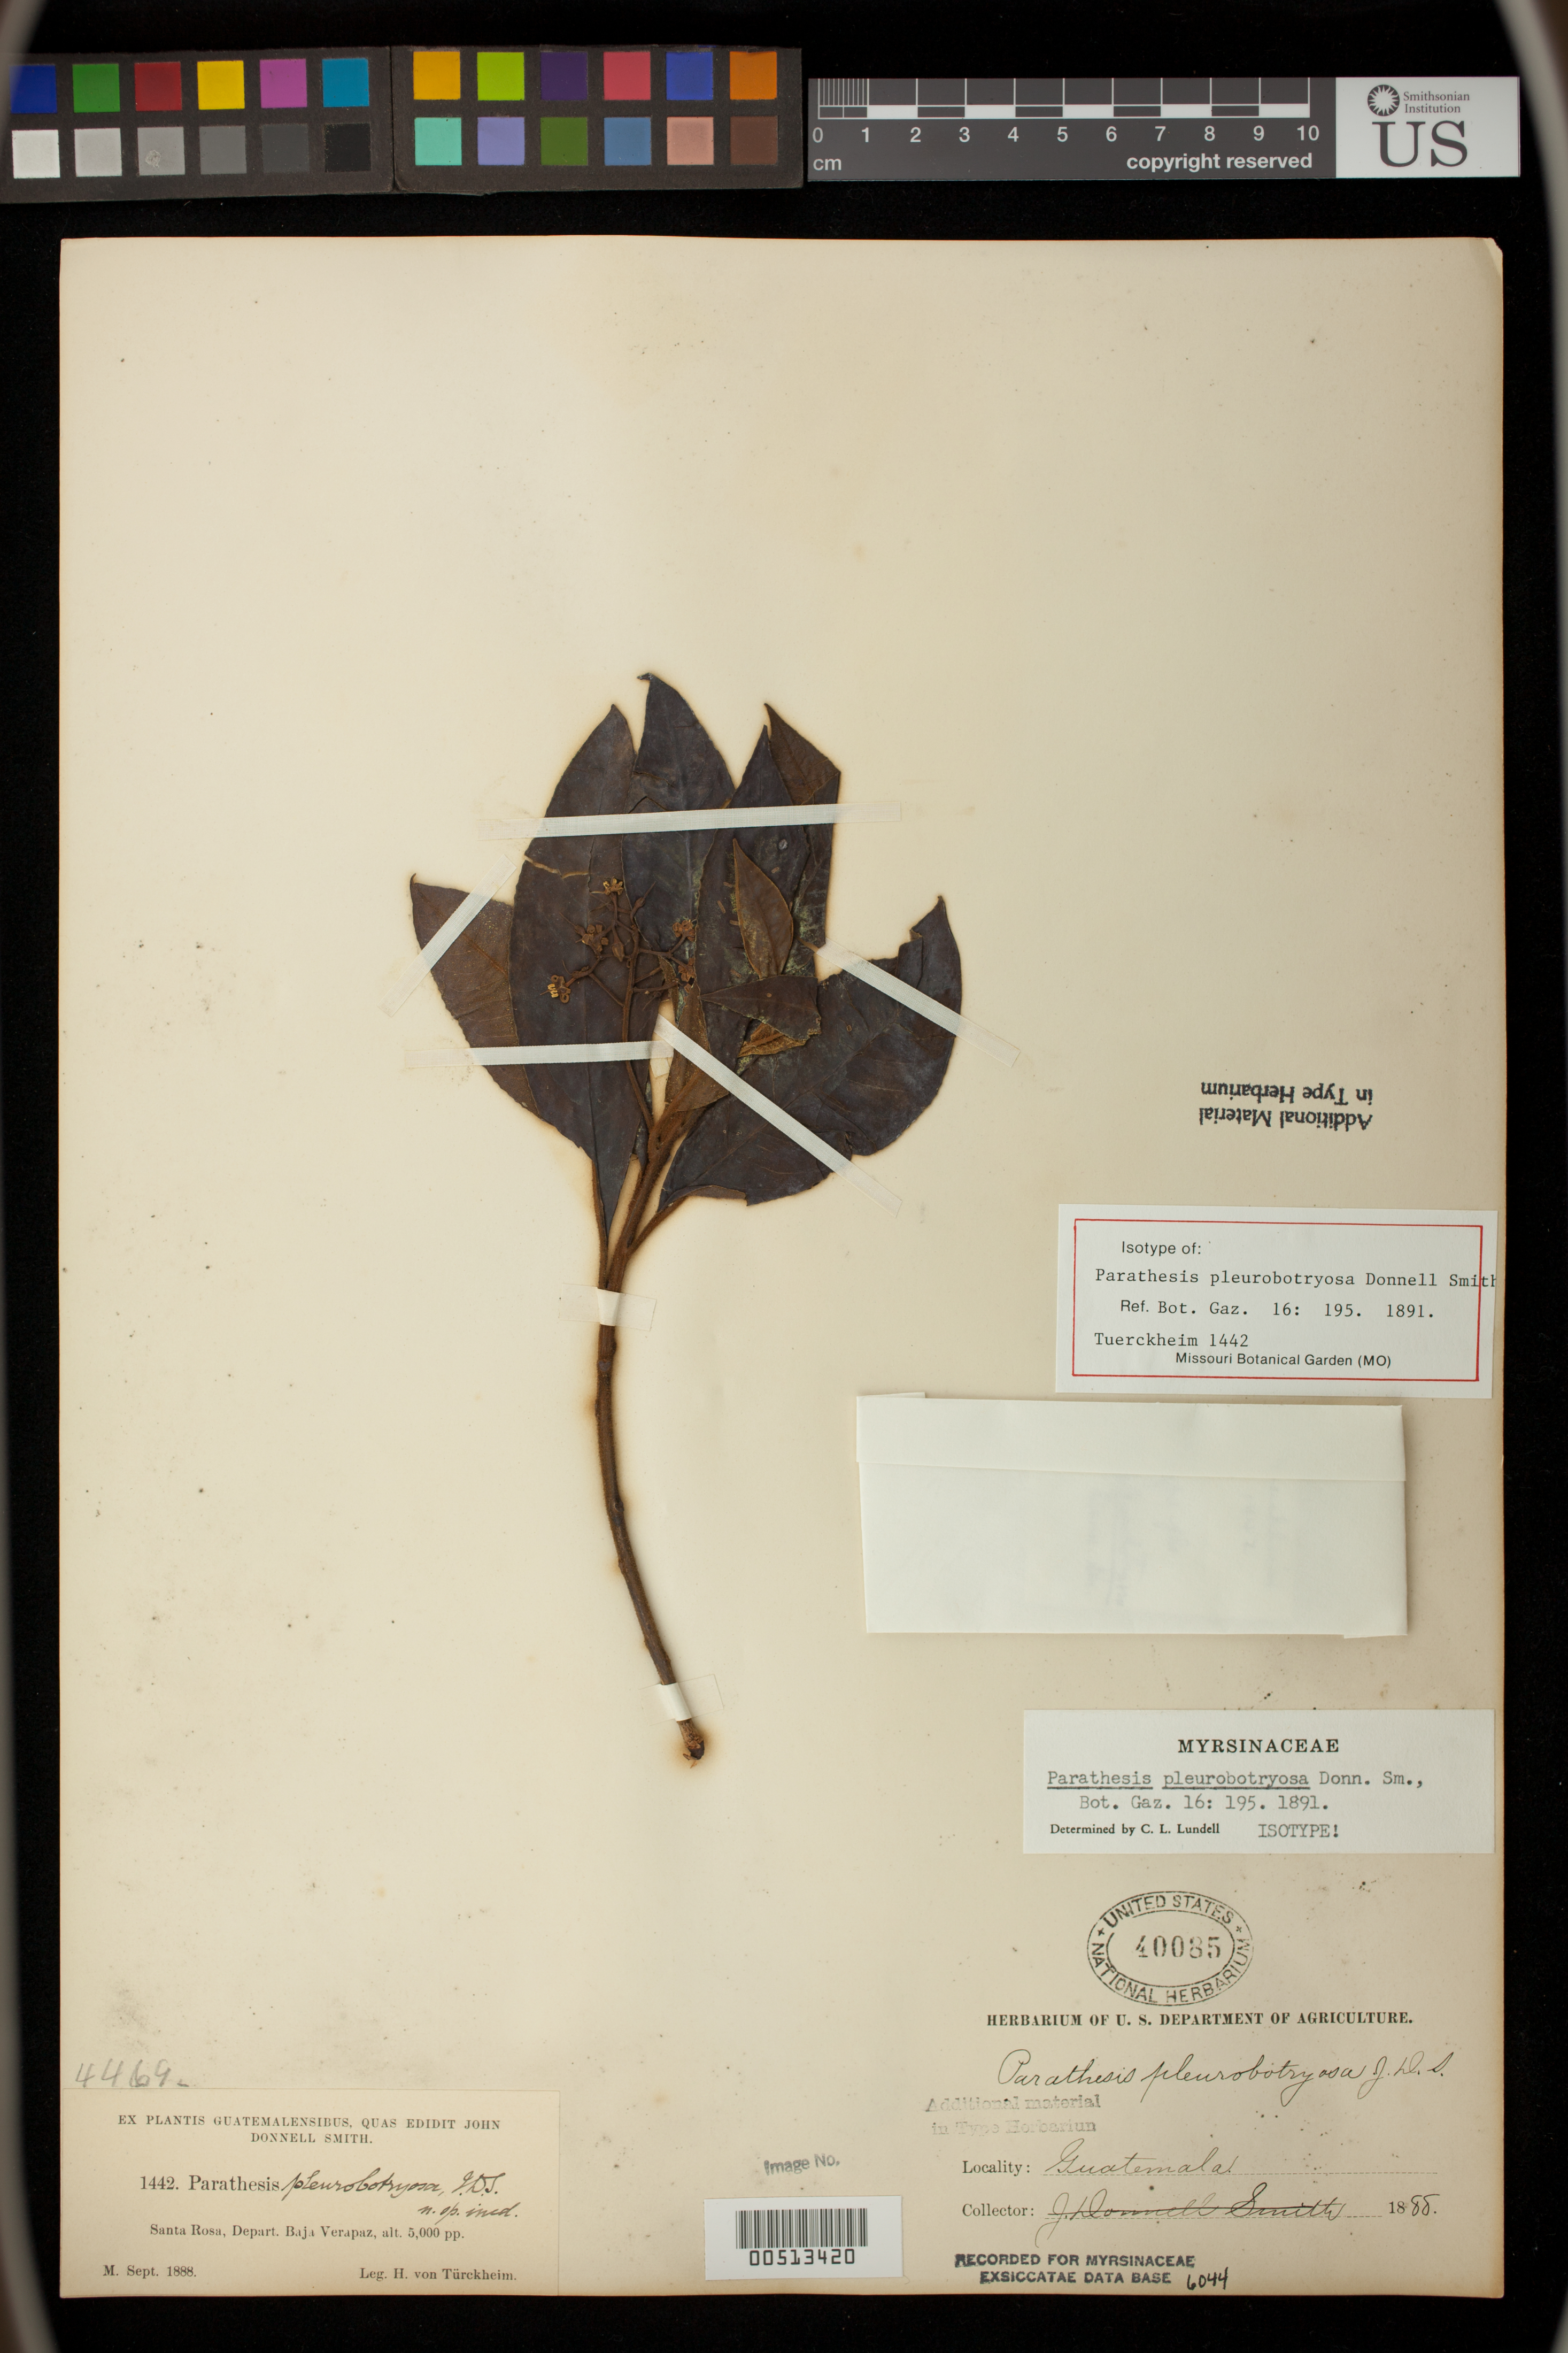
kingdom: Plantae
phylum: Tracheophyta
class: Magnoliopsida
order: Ericales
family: Primulaceae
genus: Parathesis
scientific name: Parathesis pleurobotryosa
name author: Donn. Sm.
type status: Isotype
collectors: H. von Türckheim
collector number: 1442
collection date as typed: Sep 1888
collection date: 1888-09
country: Guatemala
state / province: Santa Rosa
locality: Santa Rosa.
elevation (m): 1524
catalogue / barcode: US 40085